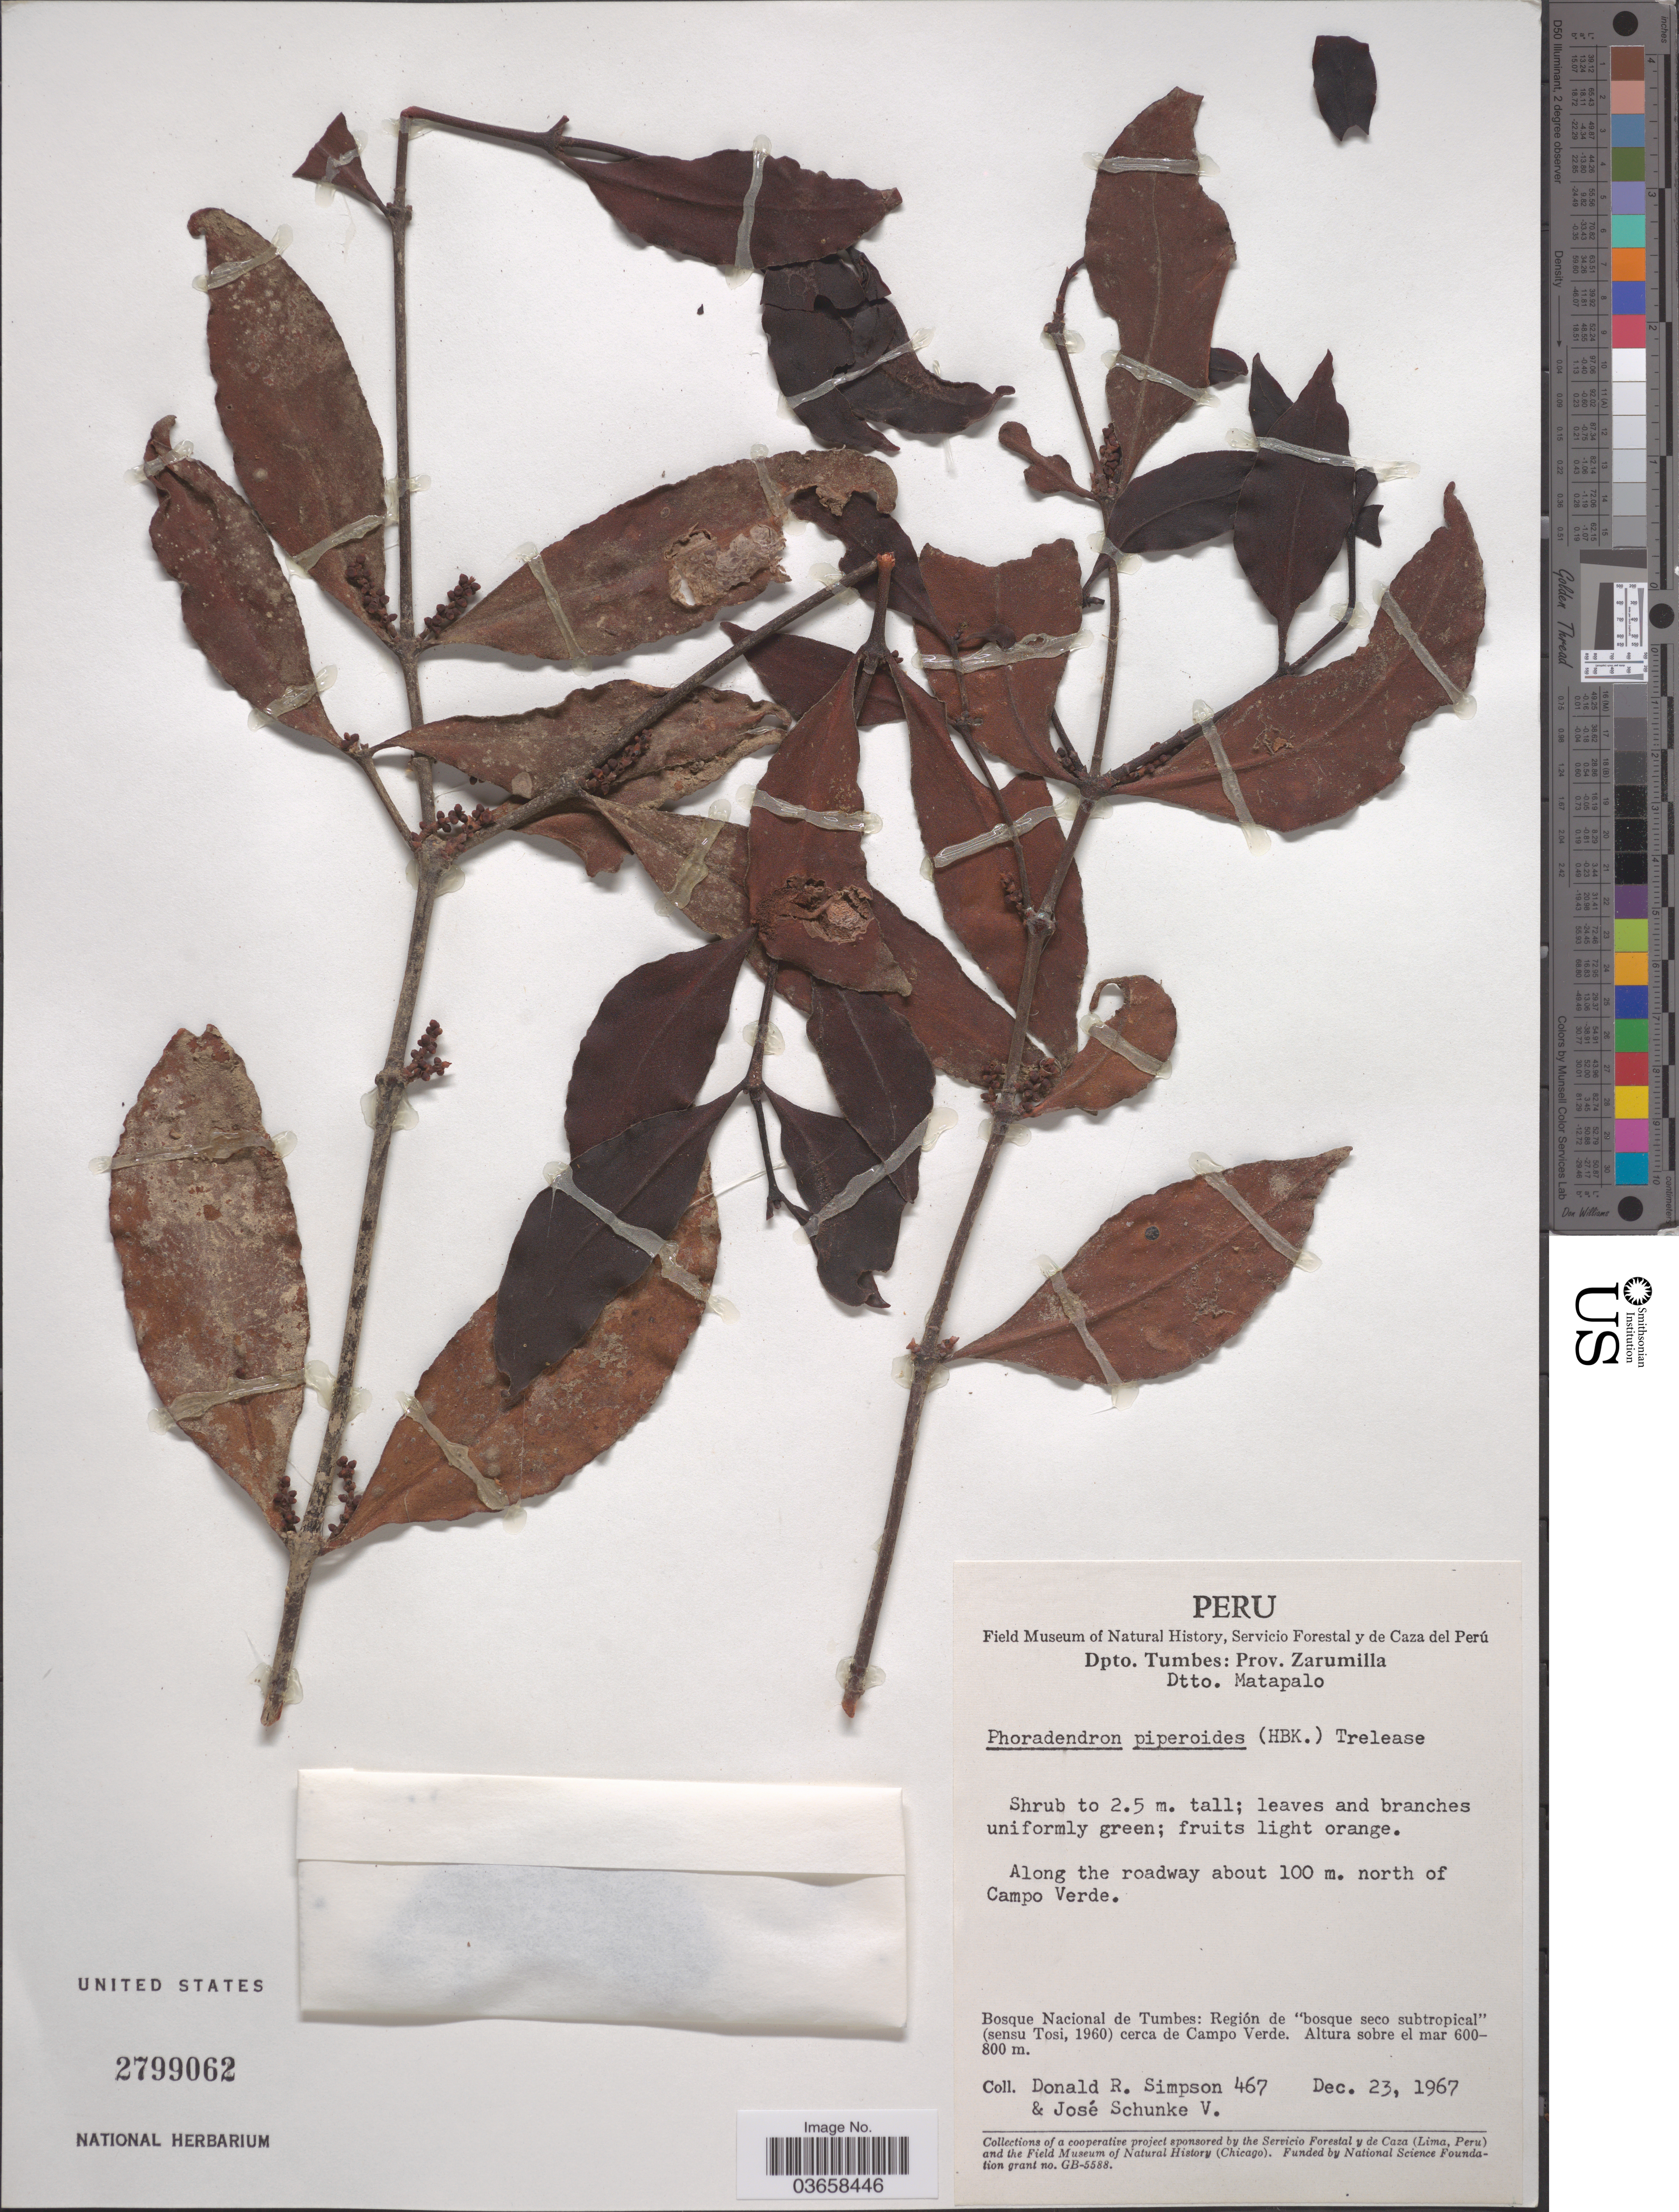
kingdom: Plantae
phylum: Tracheophyta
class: Magnoliopsida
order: Santalales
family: Viscaceae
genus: Phoradendron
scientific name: Phoradendron piperoides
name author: (Kunth) Trel.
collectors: D. R. Simpson & J. Schunke Vigo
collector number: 467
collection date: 1967-12-23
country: Peru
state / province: Tumbes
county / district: Zarumilla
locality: Dpto. Tumbes: Prov. Zarumilla, Dtto. Matapalo. Along the roadway about 100 m. north of Campo Verde. Bosque Nacional de Tumbes: Región de "bosque seco subtropical" (sensu Tosi, 1960) cerca de Campo Verde.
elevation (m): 600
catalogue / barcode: US 2799062